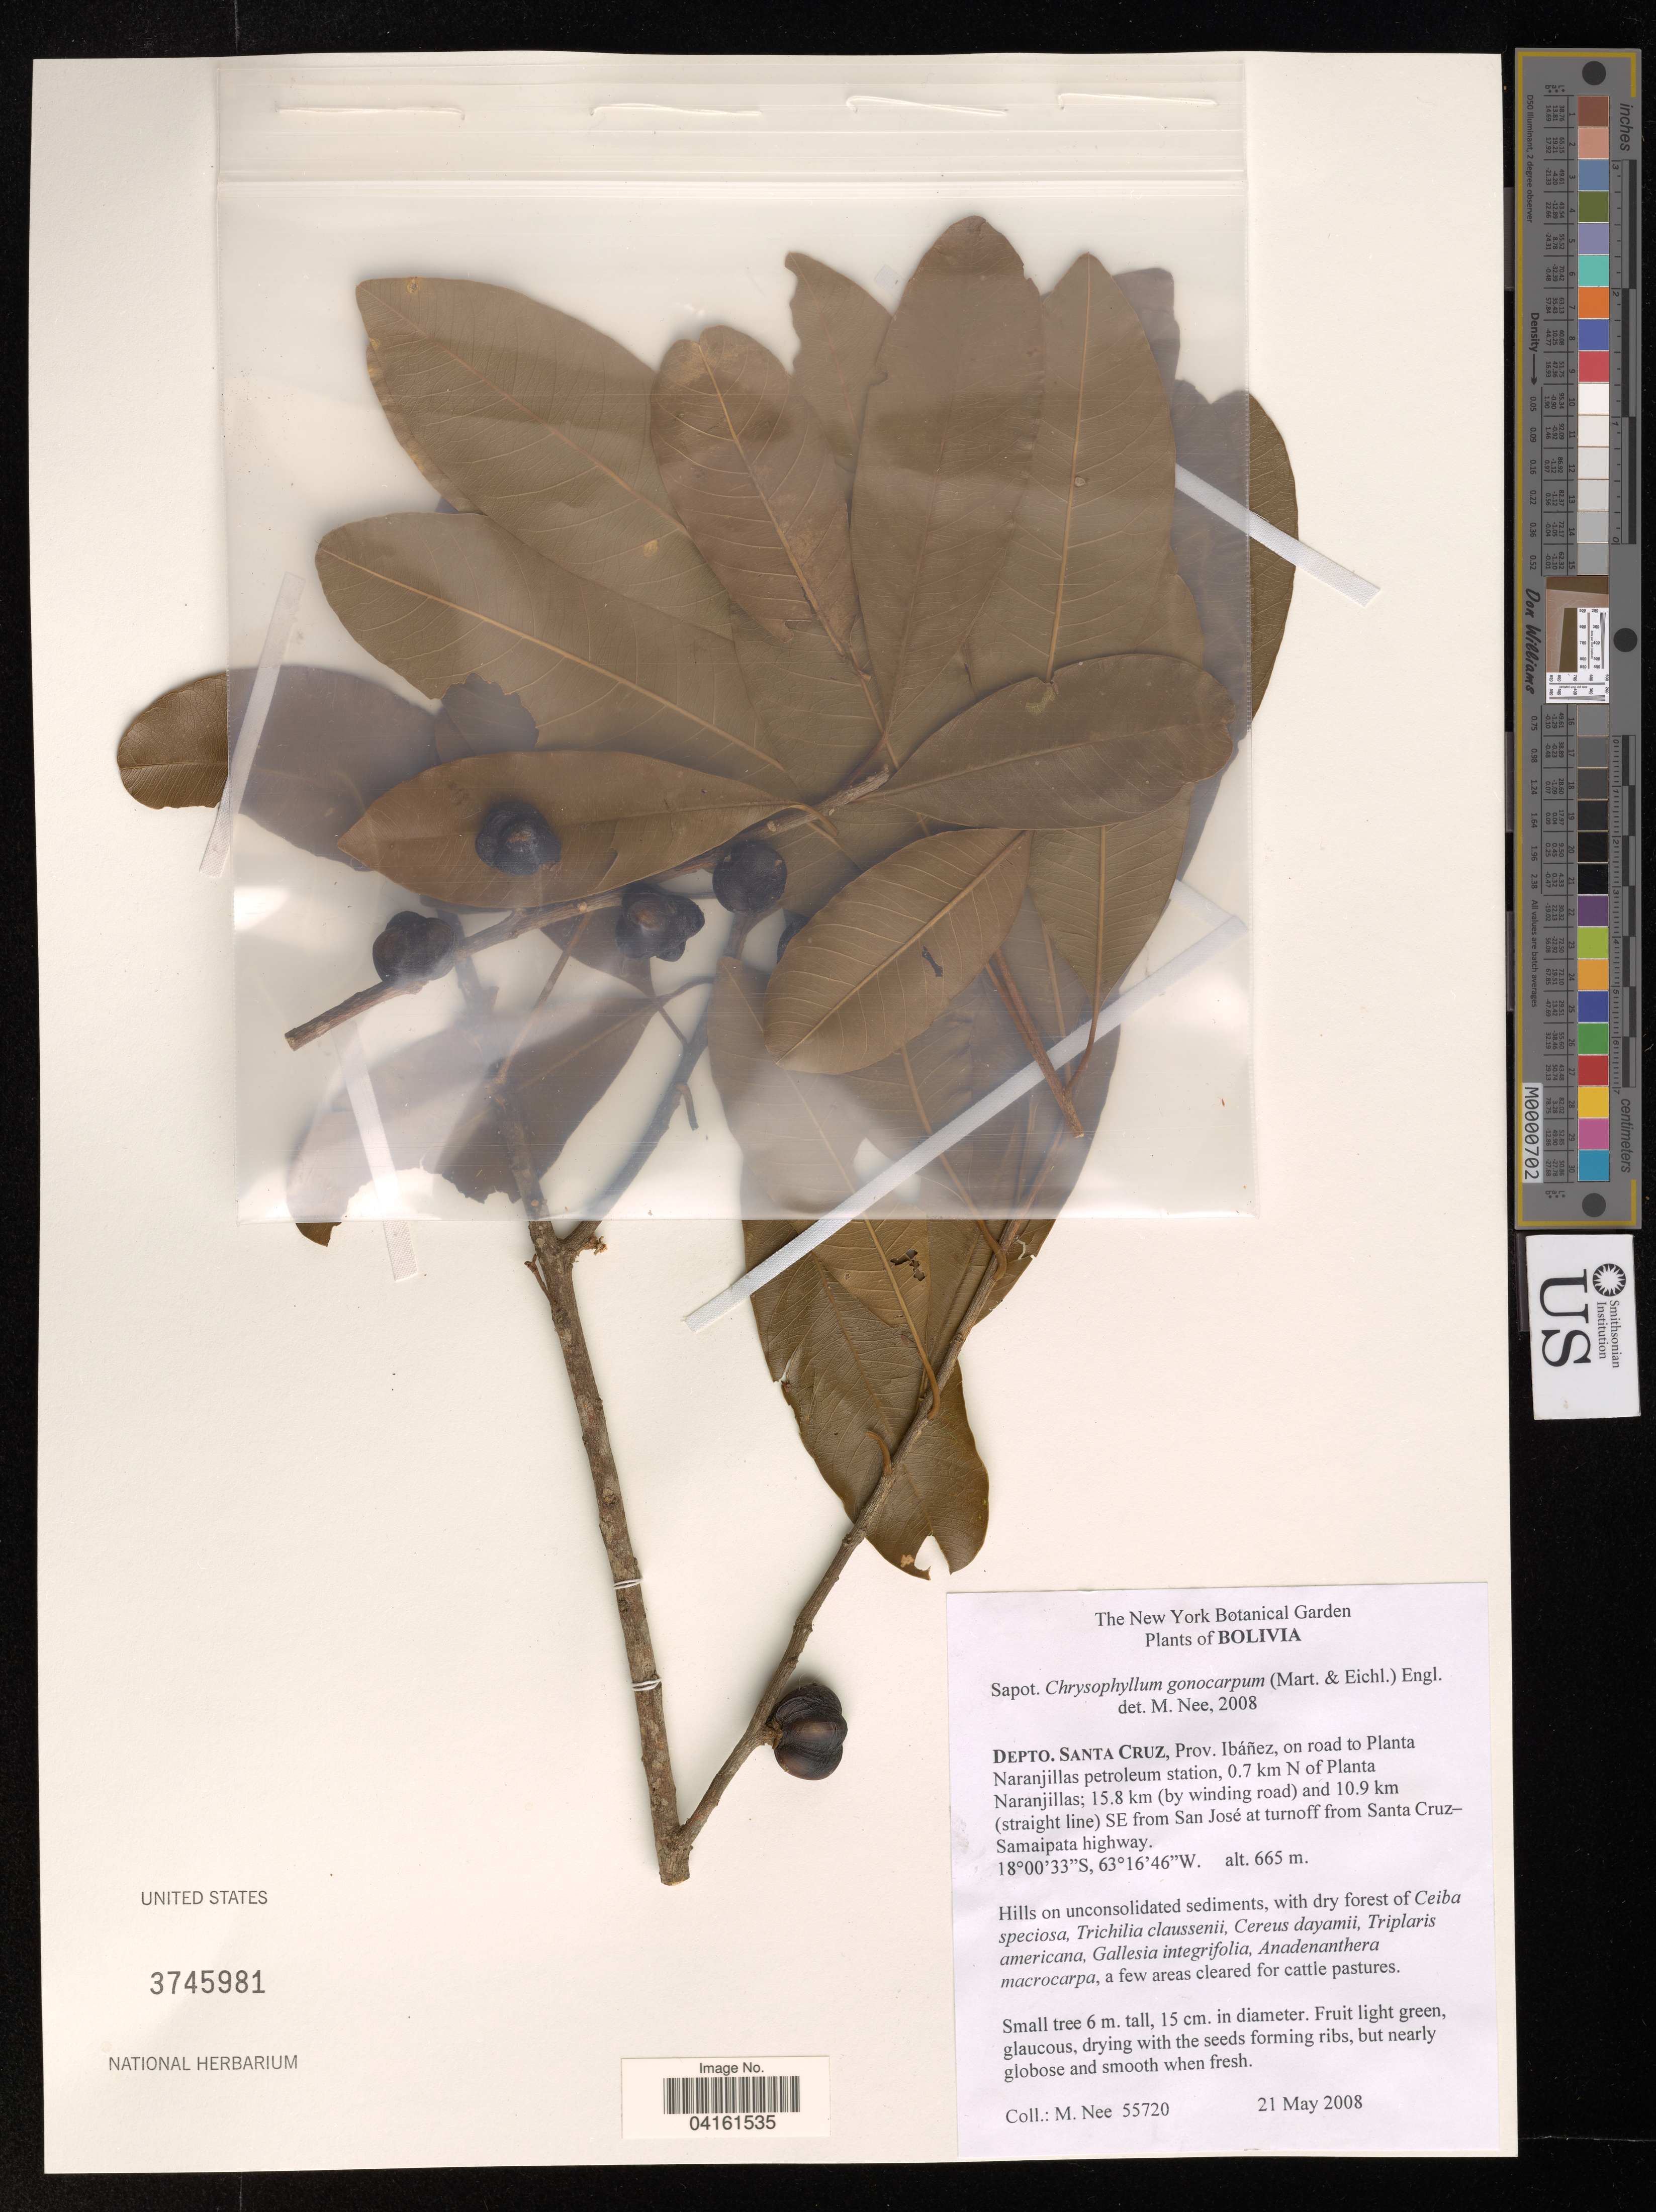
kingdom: Plantae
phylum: Tracheophyta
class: Magnoliopsida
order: Ericales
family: Sapotaceae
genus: Chrysophyllum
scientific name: Chrysophyllum gonocarpum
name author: (Mart. & Eichler) Engl.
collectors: M. Nee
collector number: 55720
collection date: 2008-05-21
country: Bolivia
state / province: Santa Cruz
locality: Prov. Ibáñez, on road to Planta Naranjillas petroleum station, 0.7 km N of Planta Naranjillas; 15.8 km (by winding road) and 10.9 km (straight line) SE from San José at turnoff from Santa Cruz-Samaipata highway.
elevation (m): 665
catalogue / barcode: US 3745981